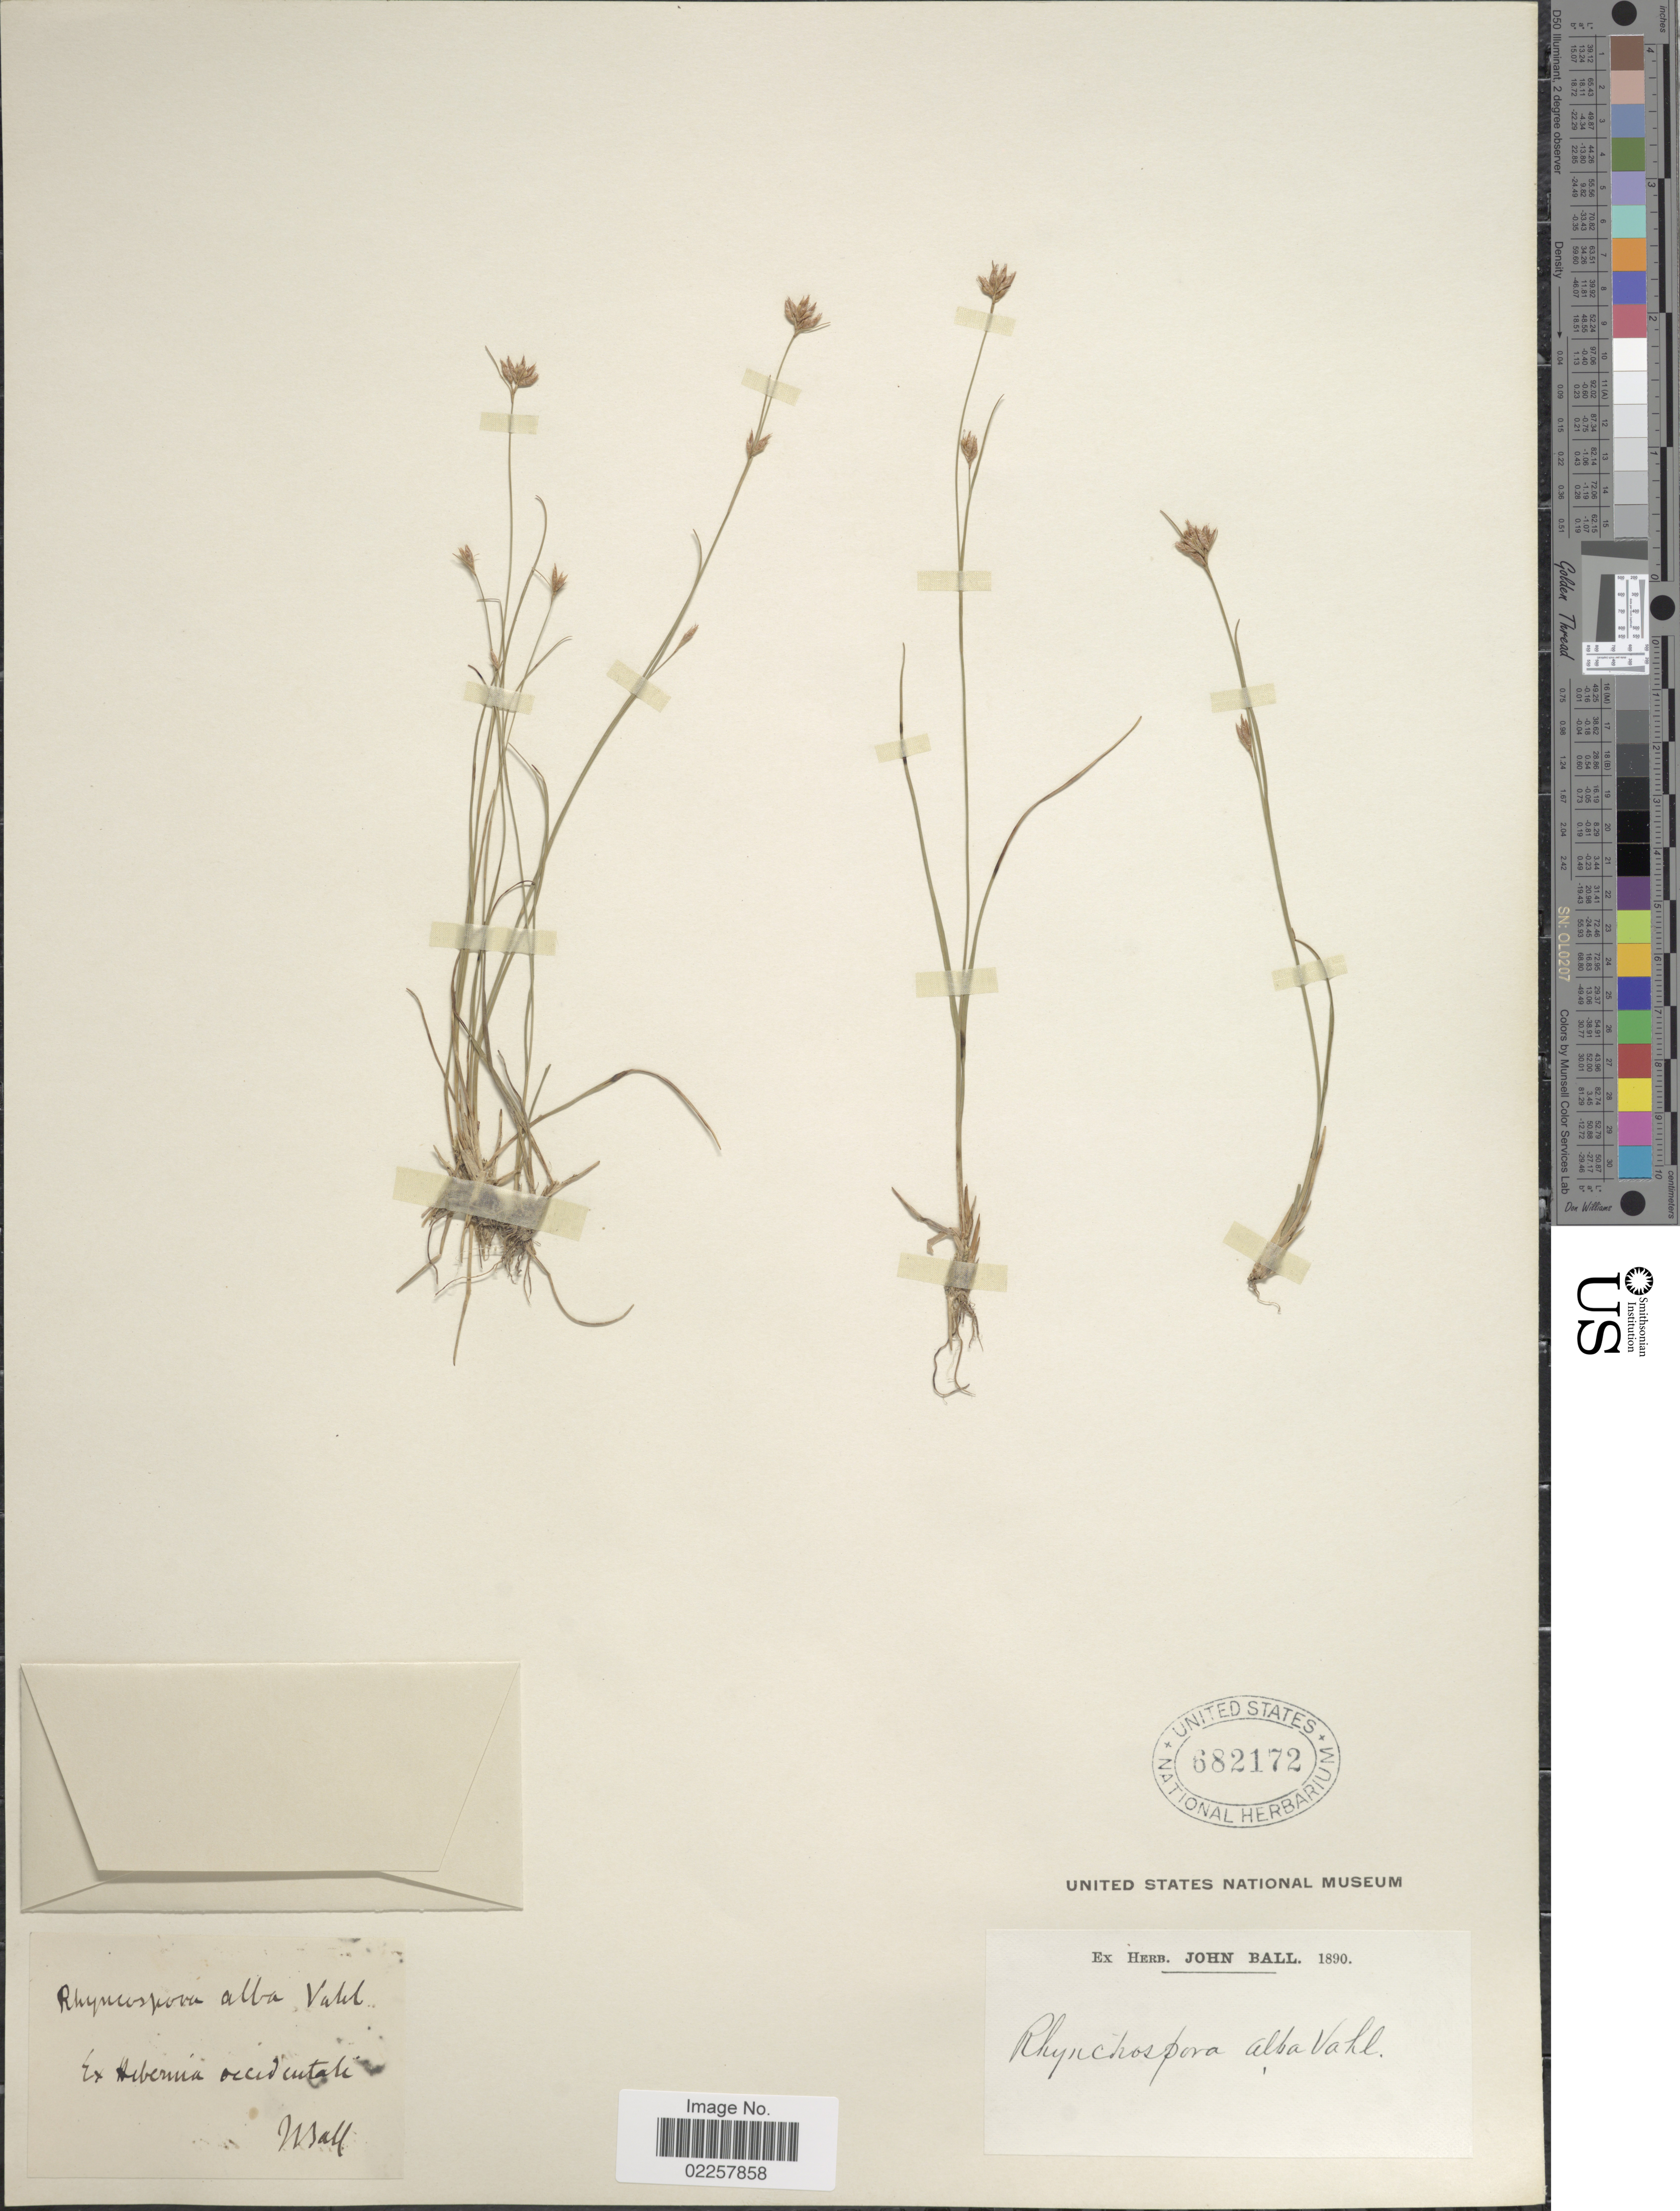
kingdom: Plantae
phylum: Tracheophyta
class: Liliopsida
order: Poales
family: Cyperaceae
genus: Rhynchospora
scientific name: Rhynchospora alba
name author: (L.) Vahl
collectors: J. Ball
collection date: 1890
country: Ireland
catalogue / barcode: US 682172